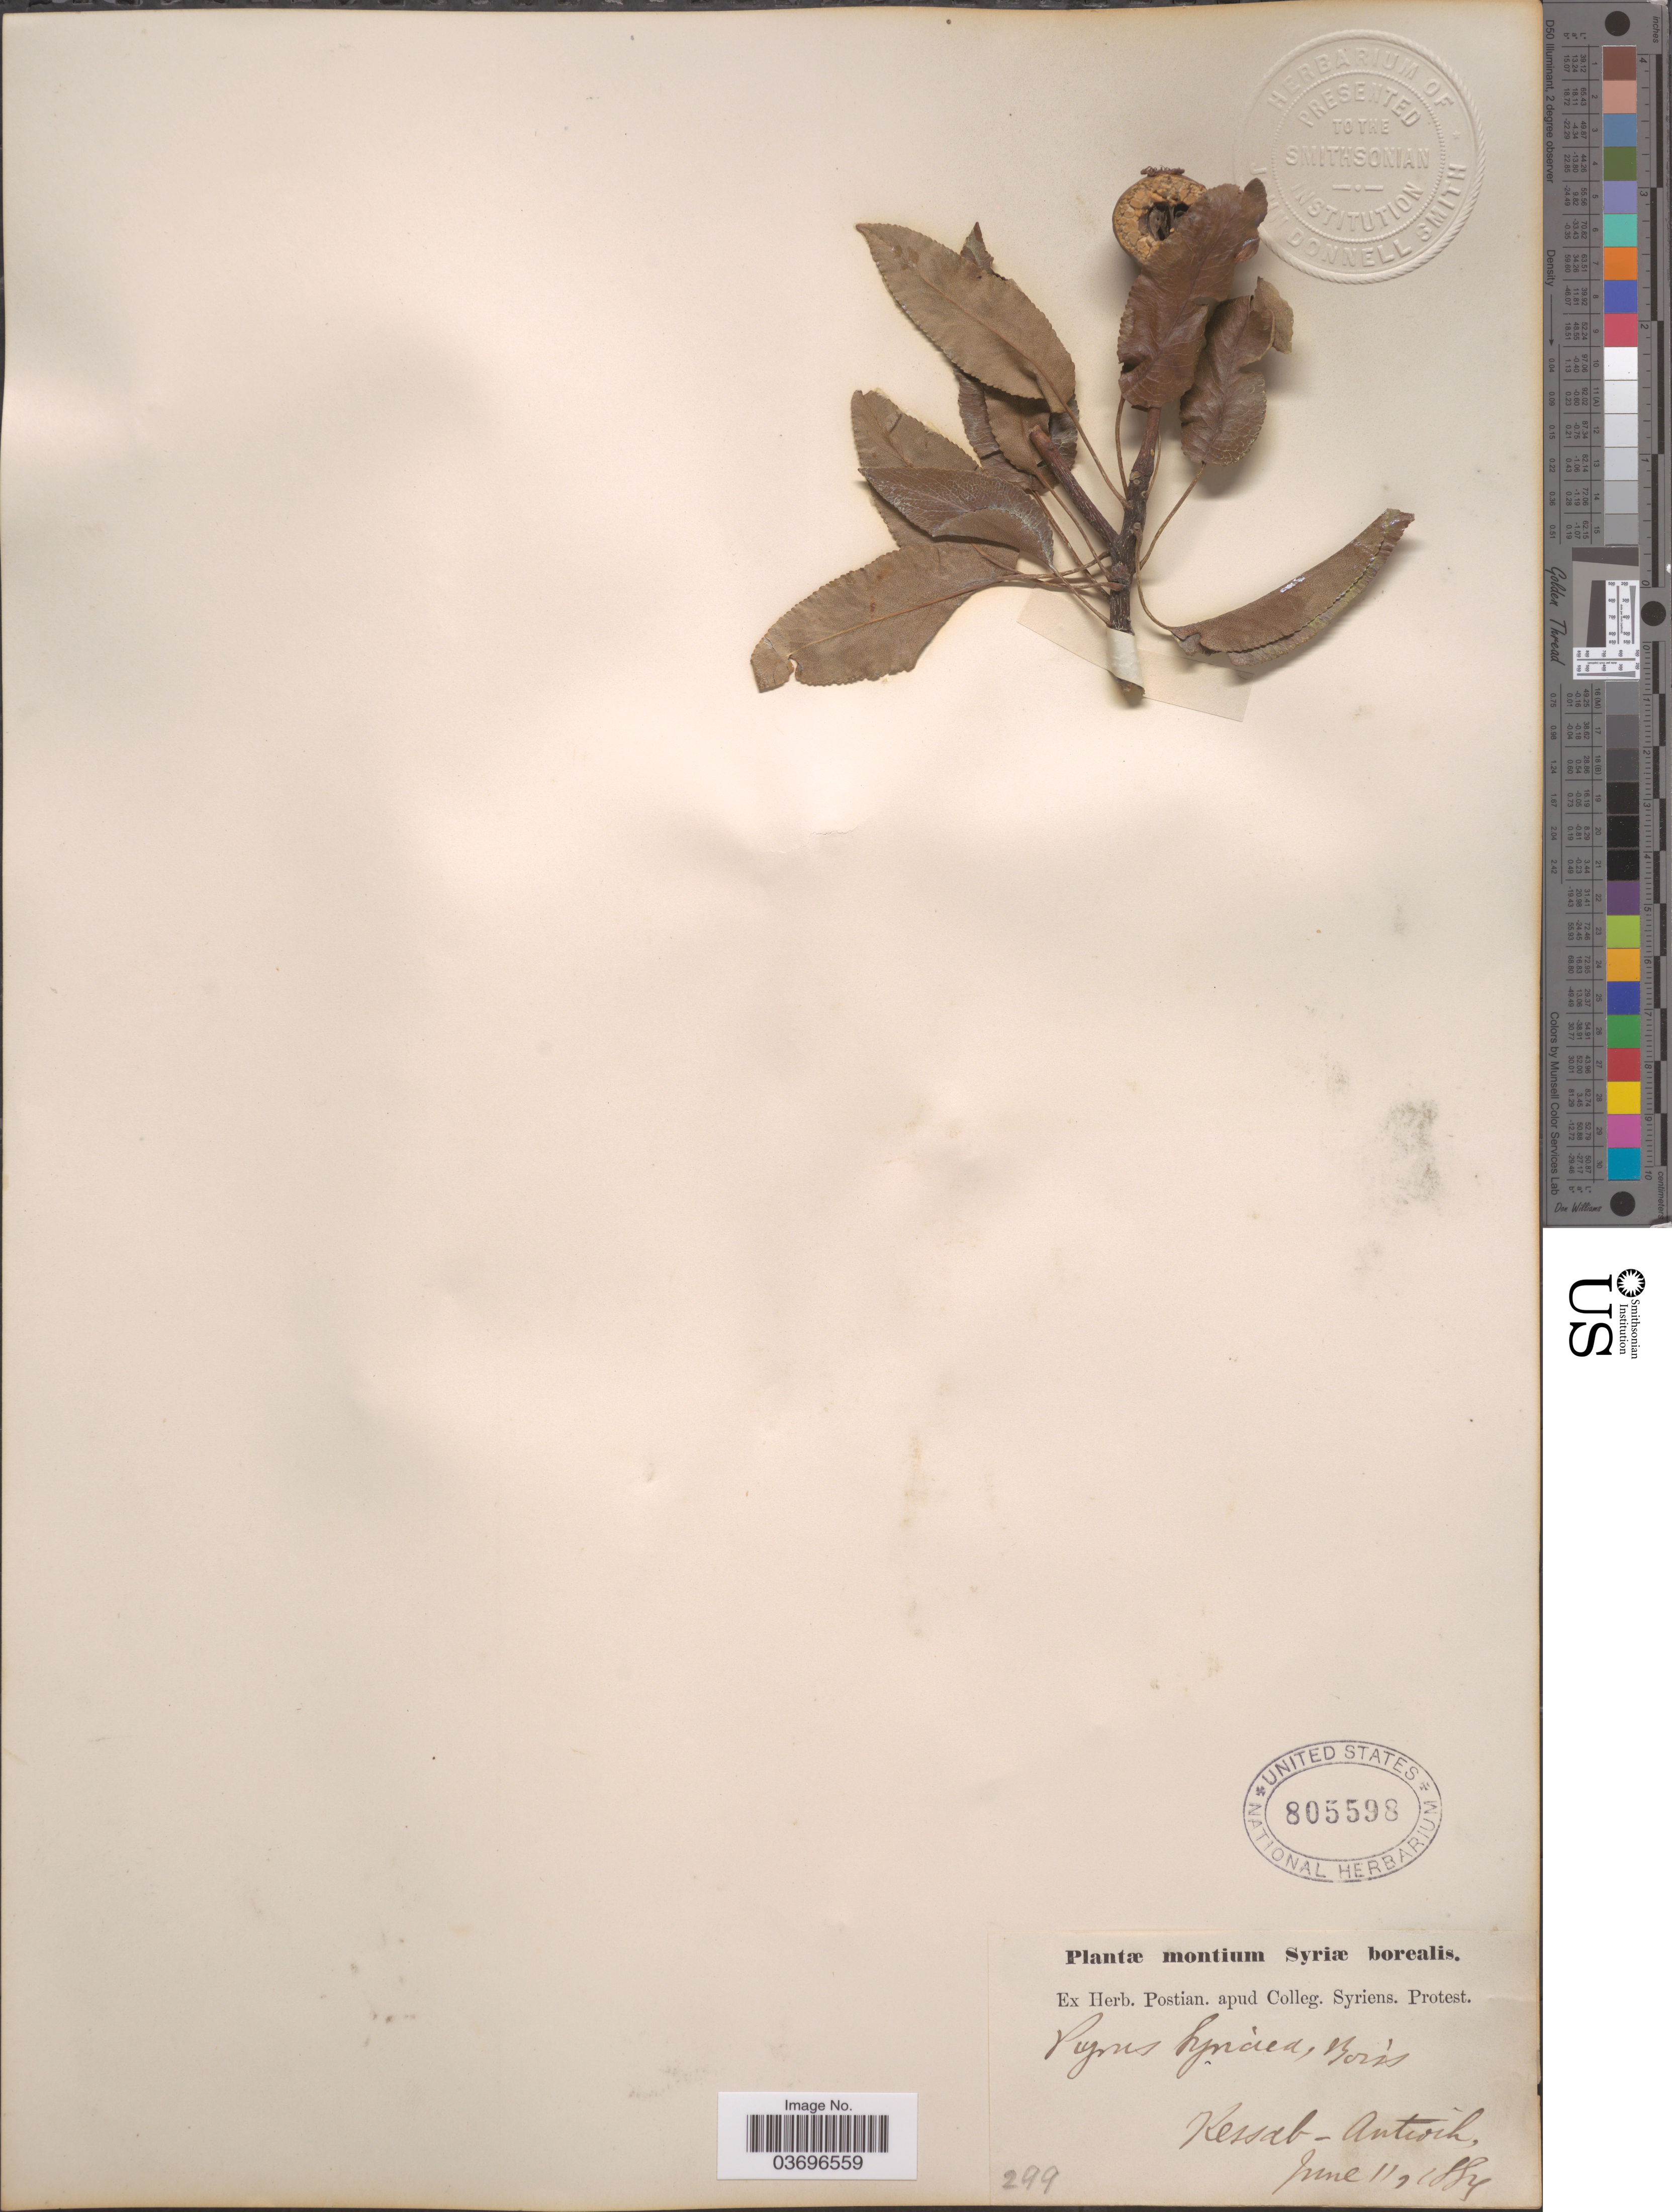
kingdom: Plantae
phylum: Tracheophyta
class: Magnoliopsida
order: Rosales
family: Rosaceae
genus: Pyrus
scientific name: Pyrus syriaca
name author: Boiss.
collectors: ex herb. Postian. apud Colleg. Syriens. Protest. USE "Fannie P. A. Shepard" (10308853) AS PRIMARY COLLECTOR INSTEAD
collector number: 299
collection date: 1884-06-11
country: Syria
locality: Montium Syriæ borealis. Kessab-Antioch.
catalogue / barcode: US 805598